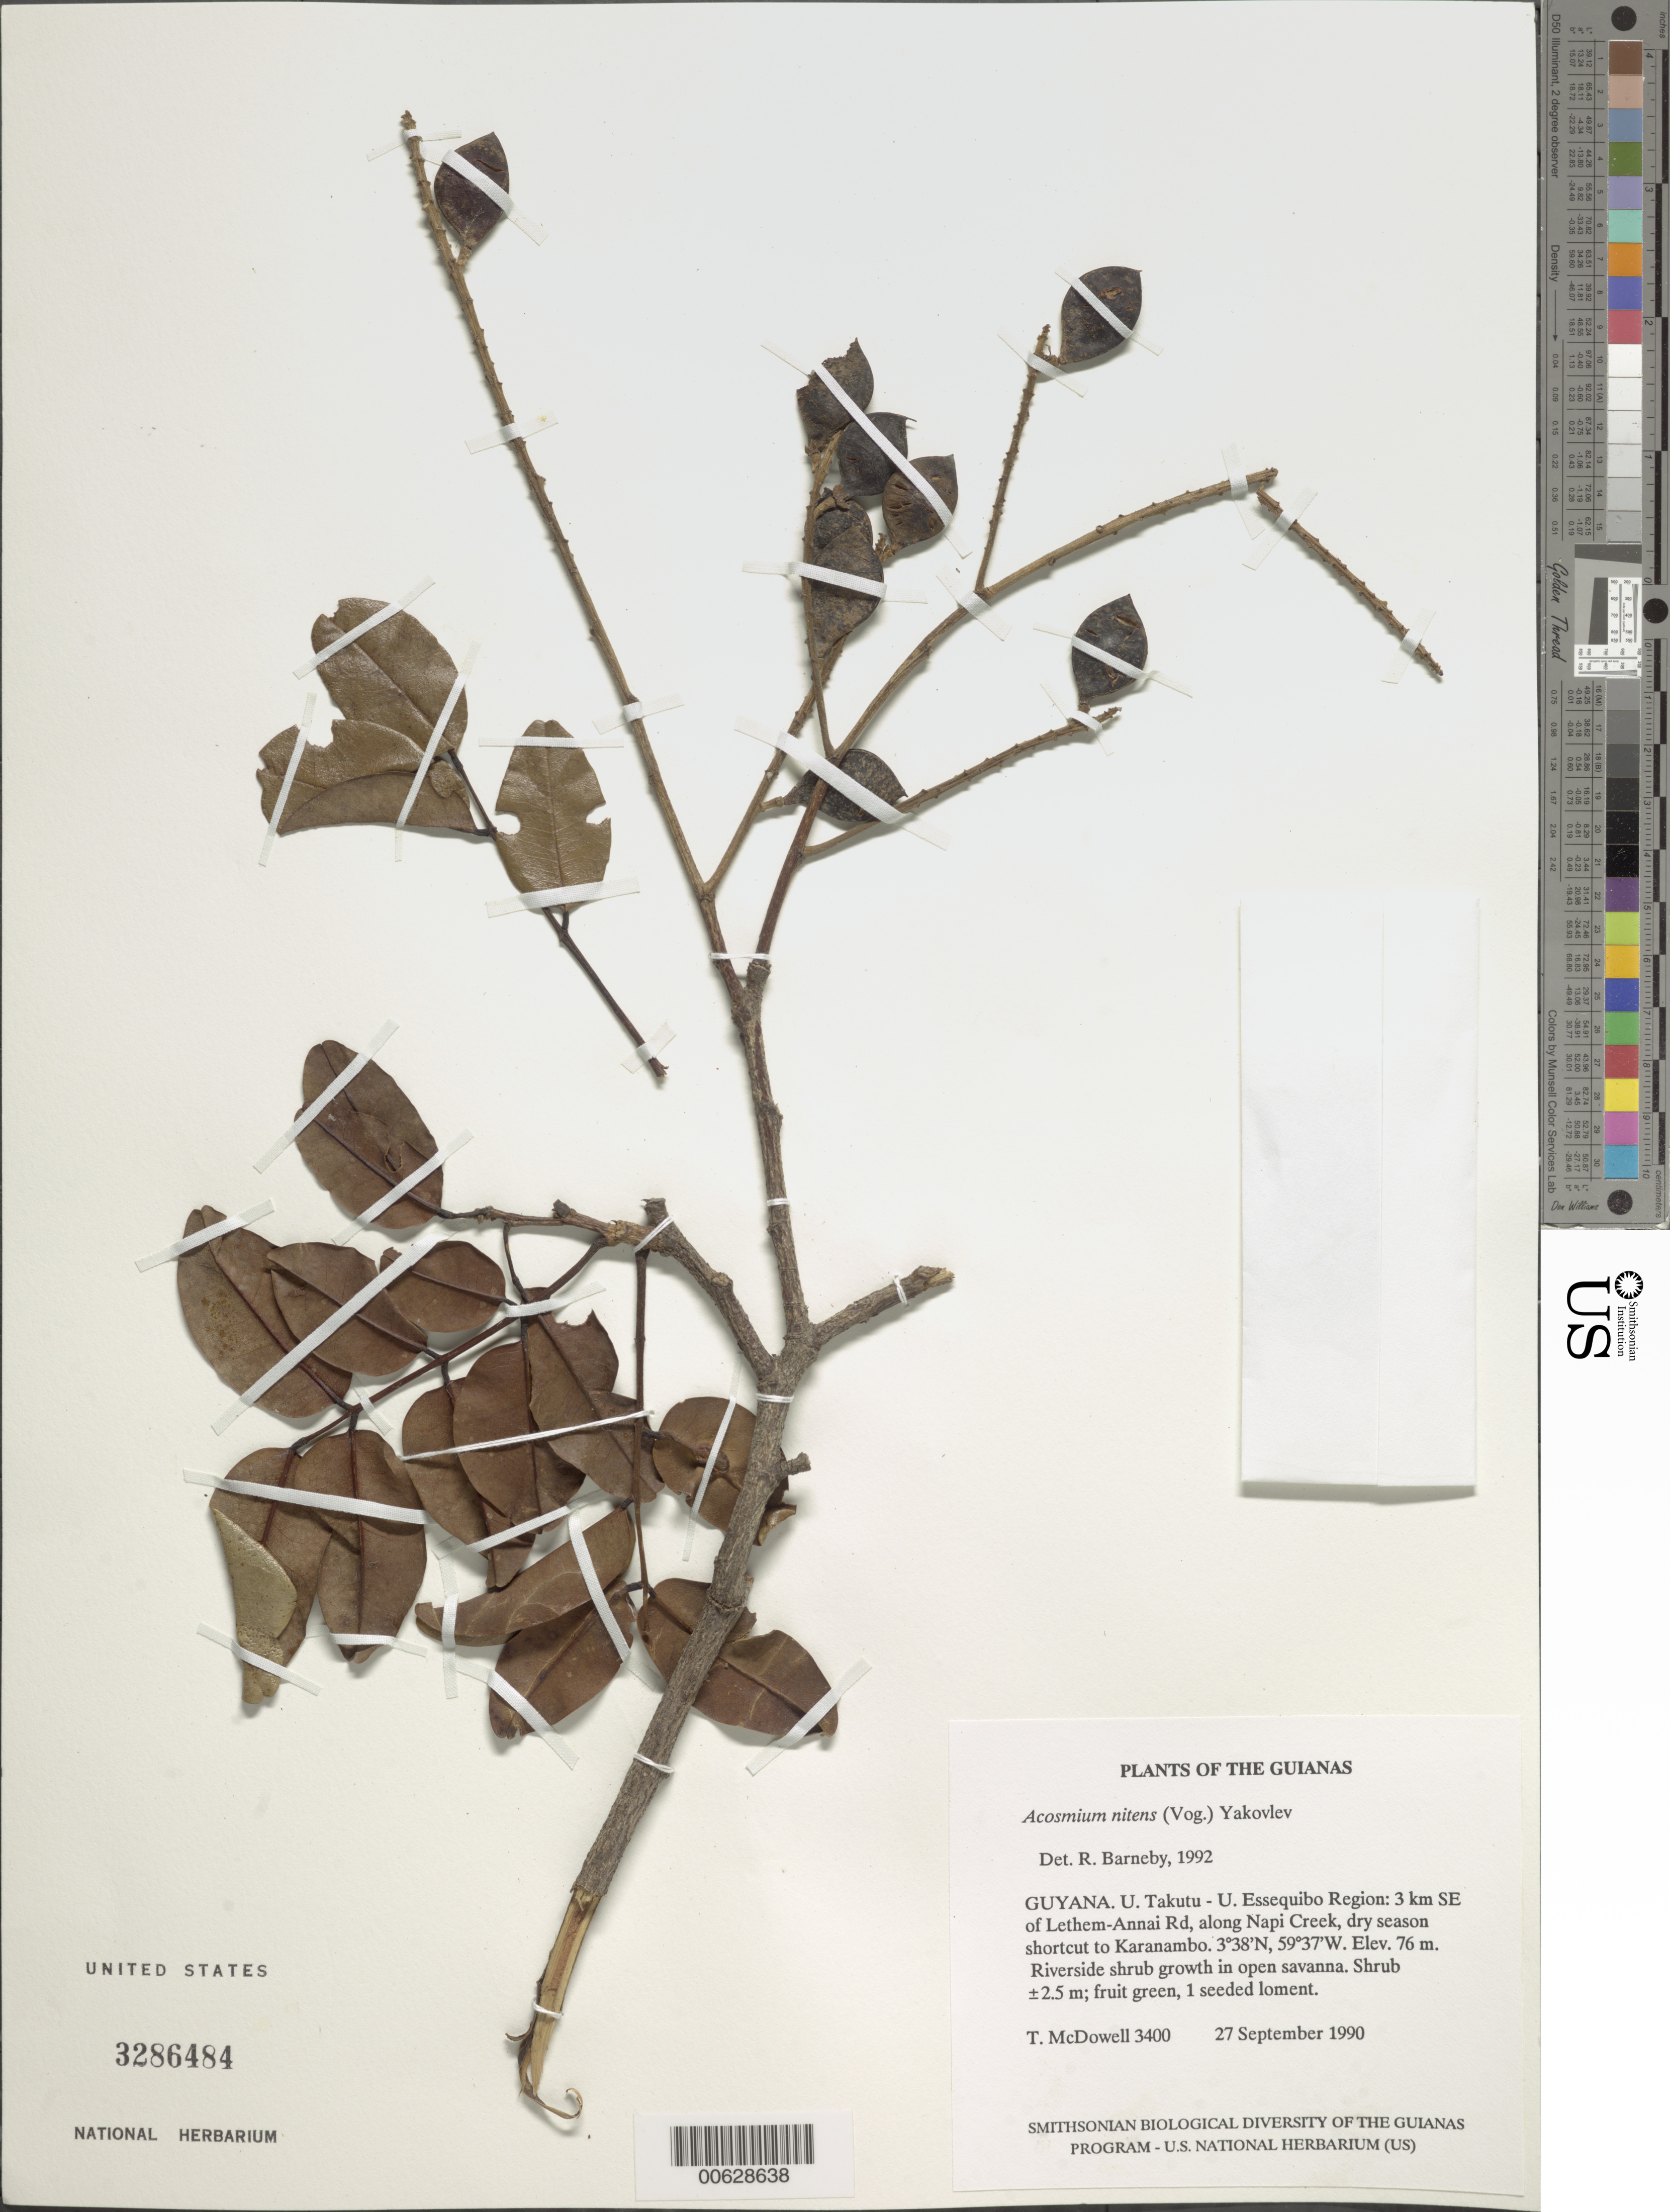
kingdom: Plantae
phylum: Tracheophyta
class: Magnoliopsida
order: Fabales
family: Fabaceae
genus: Acosmium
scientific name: Acosmium nitens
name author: (Vogel) Yakovlev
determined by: Barneby, Rupert C., (NY)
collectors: T. McDowell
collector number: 3400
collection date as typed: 27 September 1990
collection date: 1990-09-27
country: Guyana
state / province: U. Takutu-U. Essequibo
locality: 3 km SE of Lethem-Annai Rd, along Napi Creek, dry season shortcut to Karanambo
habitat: Riverside shrub growth in open savanna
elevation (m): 76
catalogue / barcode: US 3286484